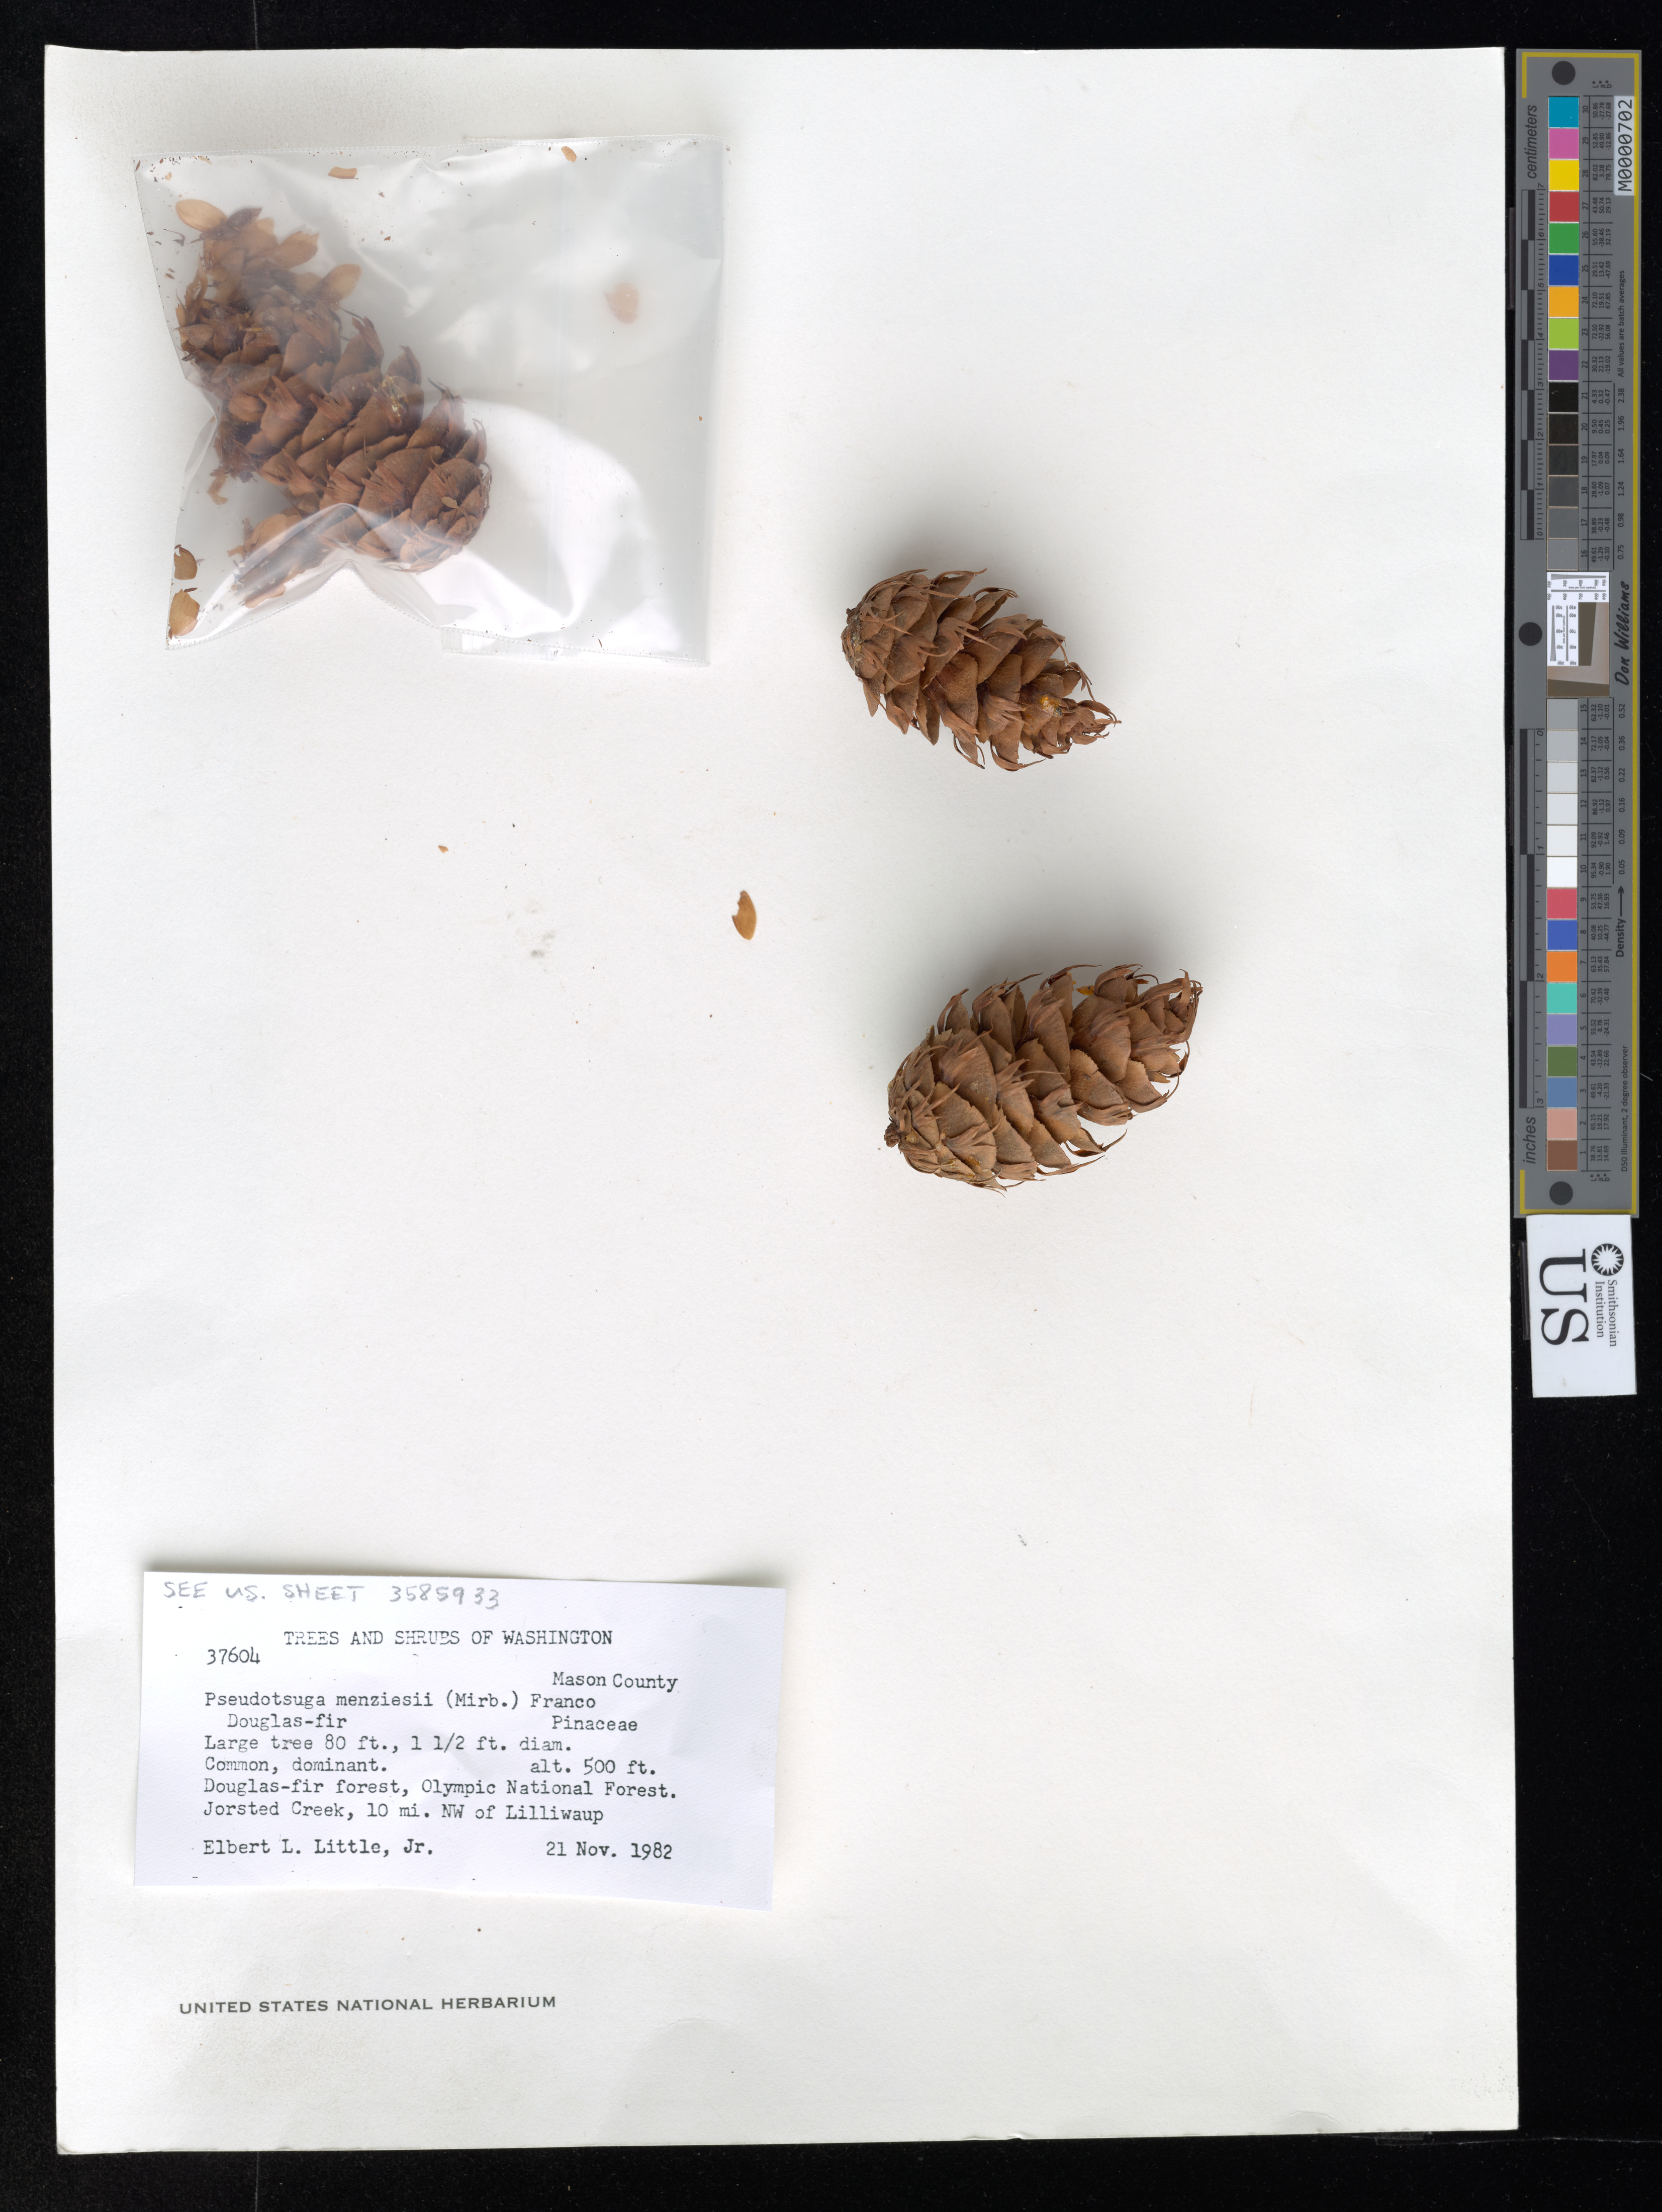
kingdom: Plantae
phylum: Tracheophyta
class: Pinopsida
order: Pinales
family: Pinaceae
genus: Pseudotsuga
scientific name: Pseudotsuga menziesii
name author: (Mirb.) Franco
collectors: E. L. Little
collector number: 37604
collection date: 1982-11-21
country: United States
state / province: Washington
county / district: Mason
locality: Mason County. Douglas-fir forest, Olympic National Forest, Jorsted Creek, 10 mi. NW of Lilliwaup.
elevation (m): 152